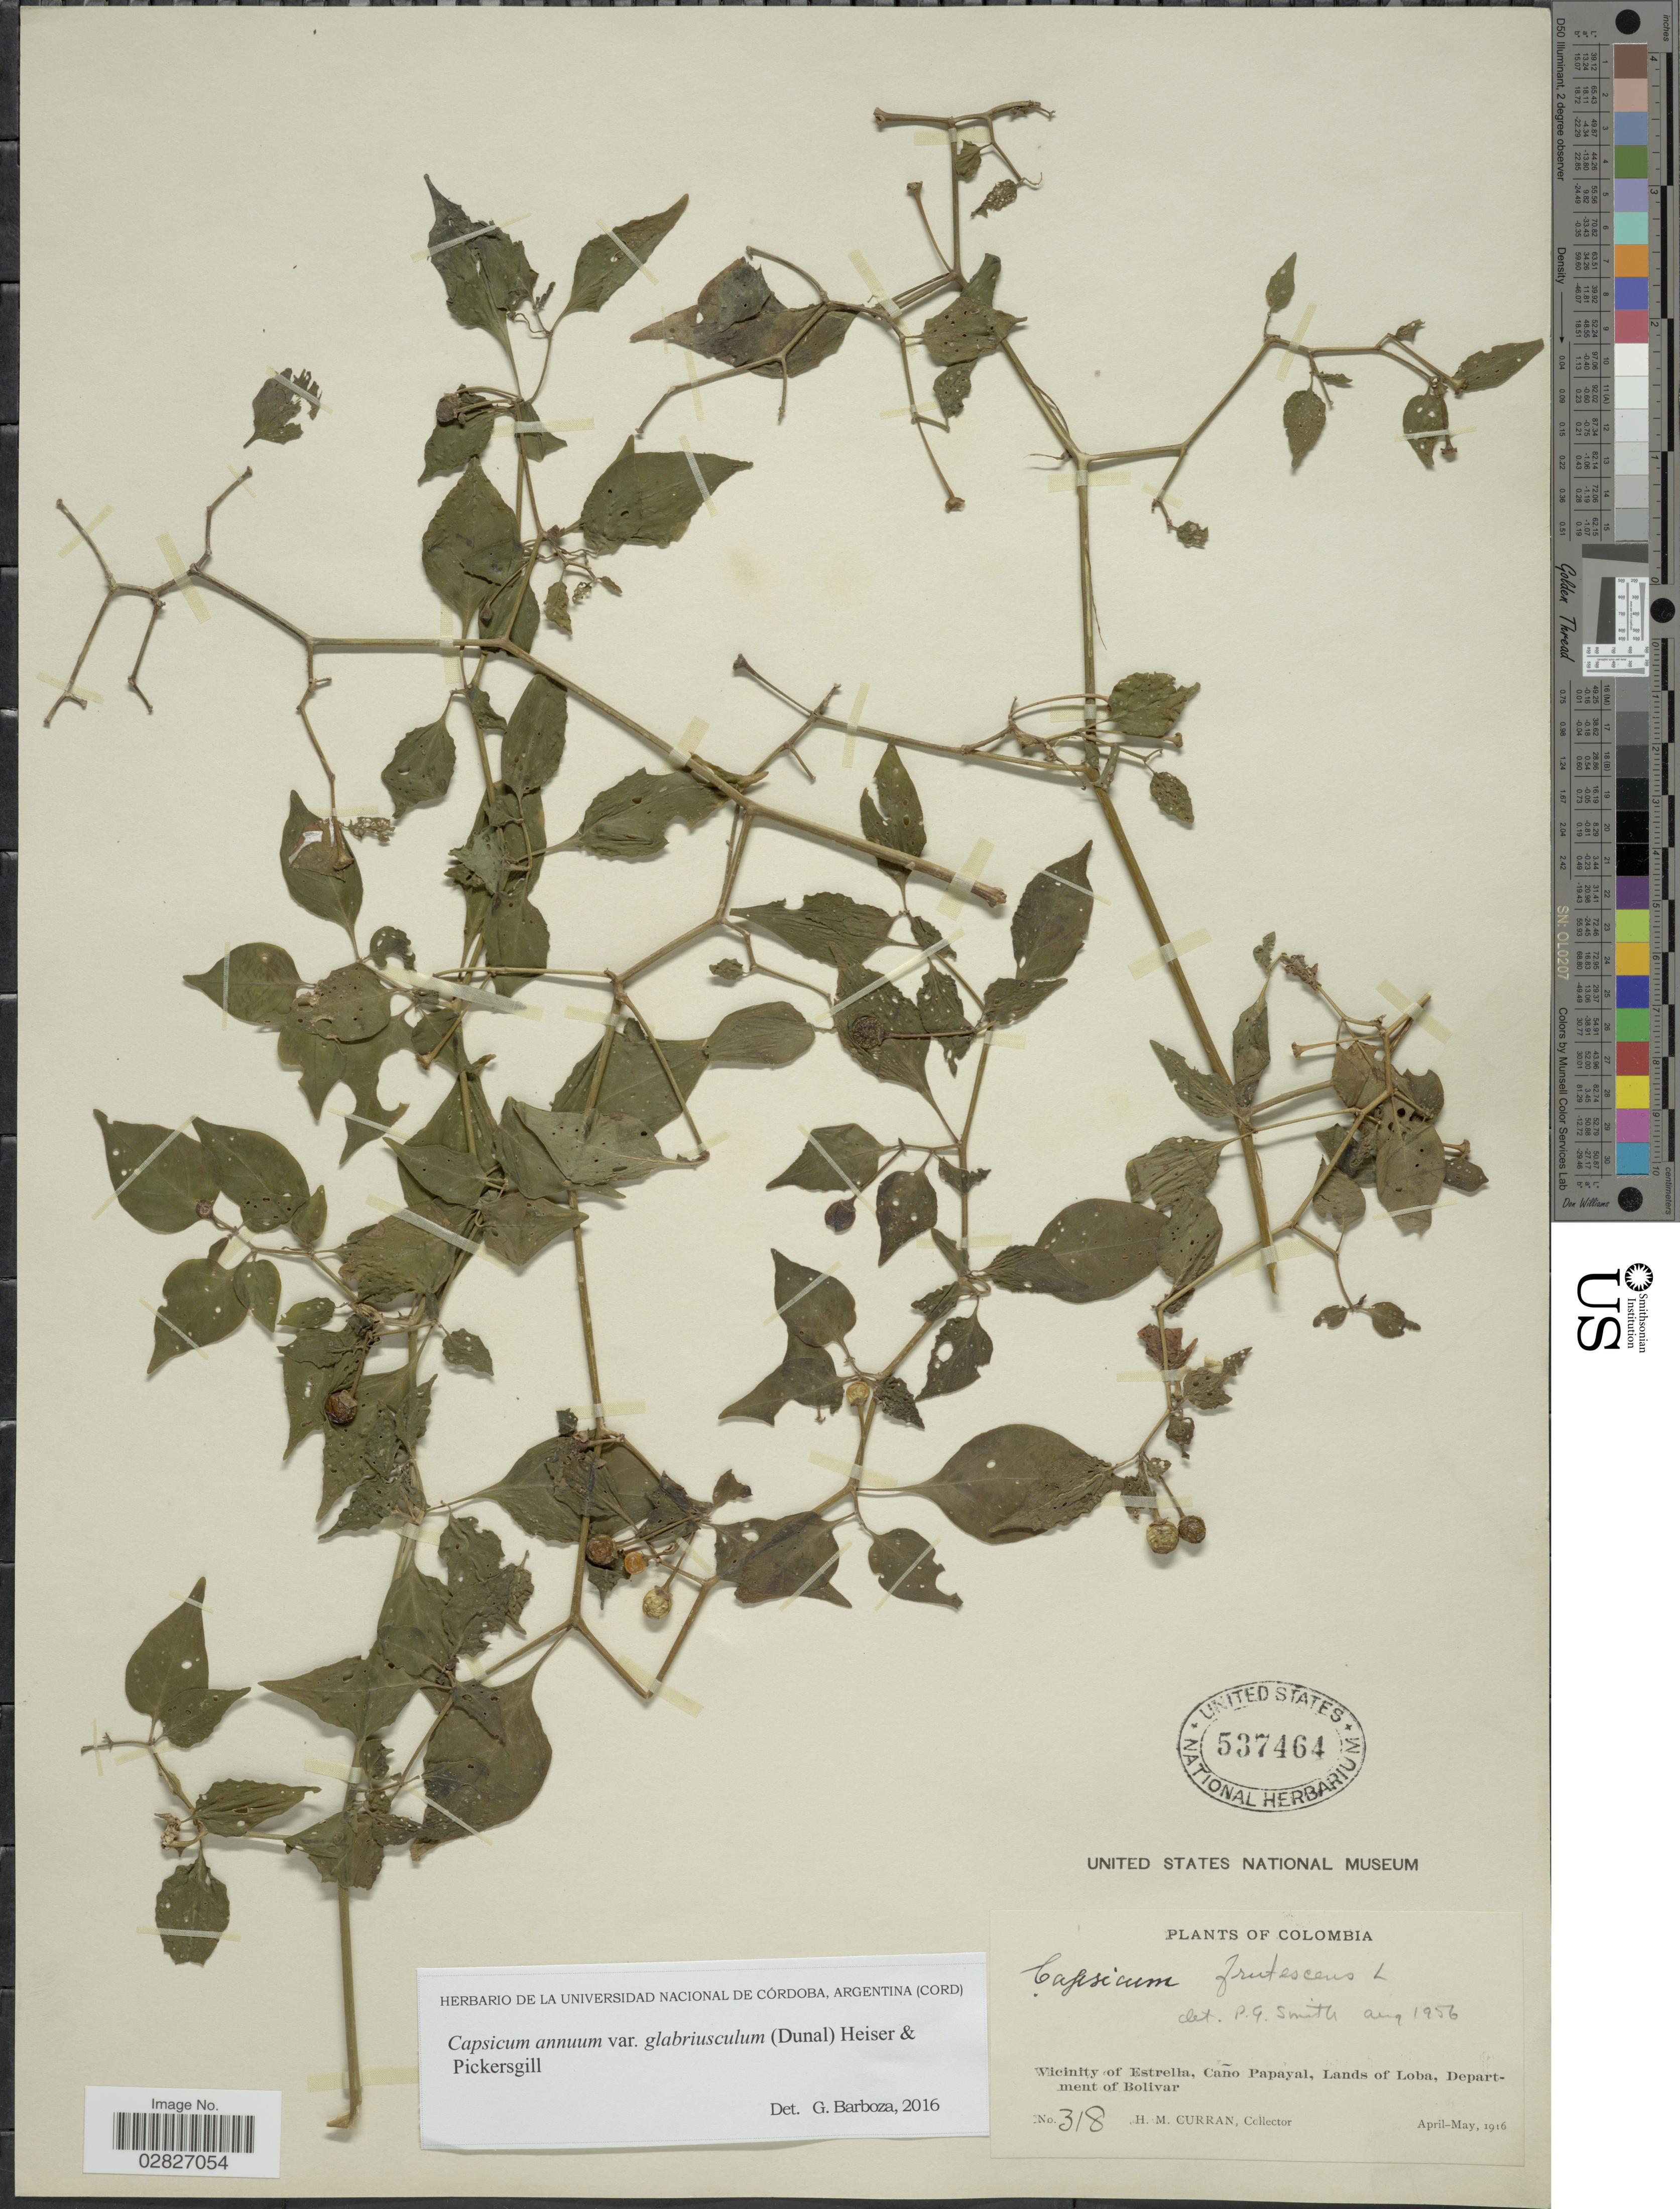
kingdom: Plantae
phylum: Tracheophyta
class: Magnoliopsida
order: Solanales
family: Solanaceae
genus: Capsicum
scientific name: Capsicum annuum var. glabriusculum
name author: (Dunal) Heiser & Pickersgill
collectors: H. M. Curran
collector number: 318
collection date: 1916-04/1916-05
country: Colombia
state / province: Bolívar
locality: Vicinity of Estrella, Caño Papayal, Lands of Loba, Department of Bolivar.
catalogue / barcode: US 537464